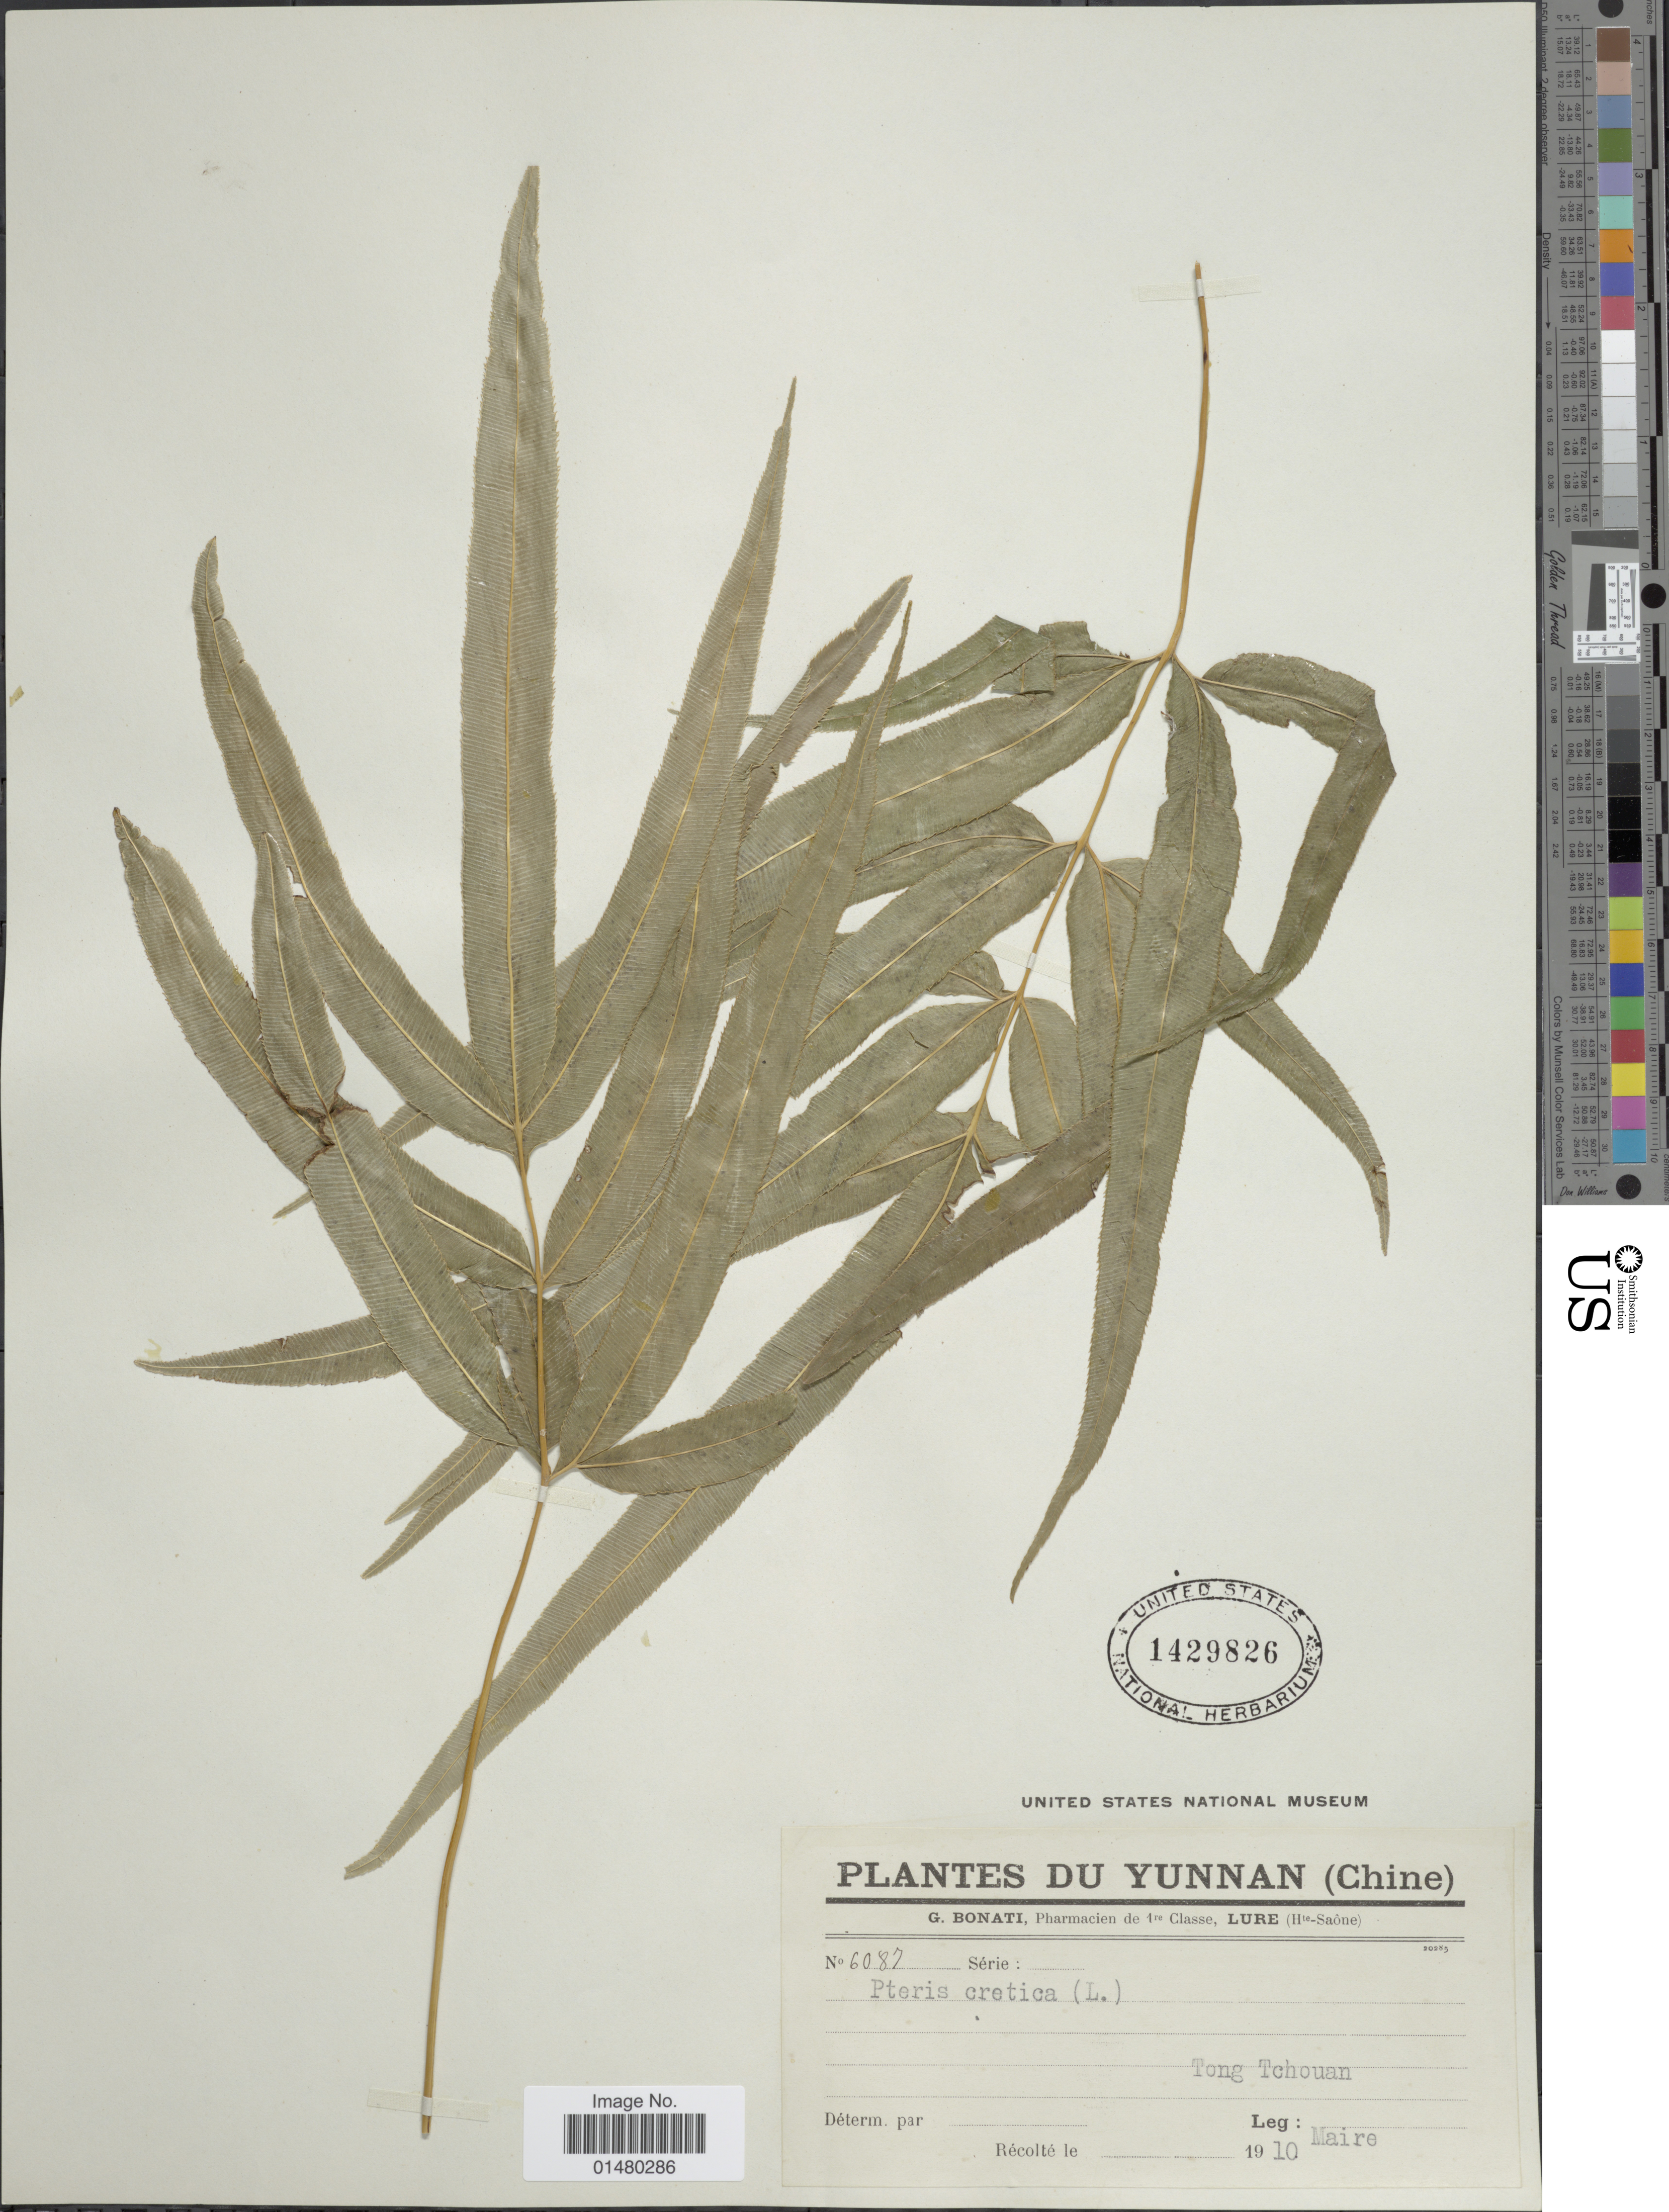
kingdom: Plantae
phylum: Tracheophyta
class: Polypodiopsida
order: Polypodiales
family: Pteridaceae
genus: Pteris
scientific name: Pteris cretica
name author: L.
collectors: Maire, --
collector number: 6087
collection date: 1910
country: China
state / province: Yunnan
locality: Tong Tchouan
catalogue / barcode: US 1429826